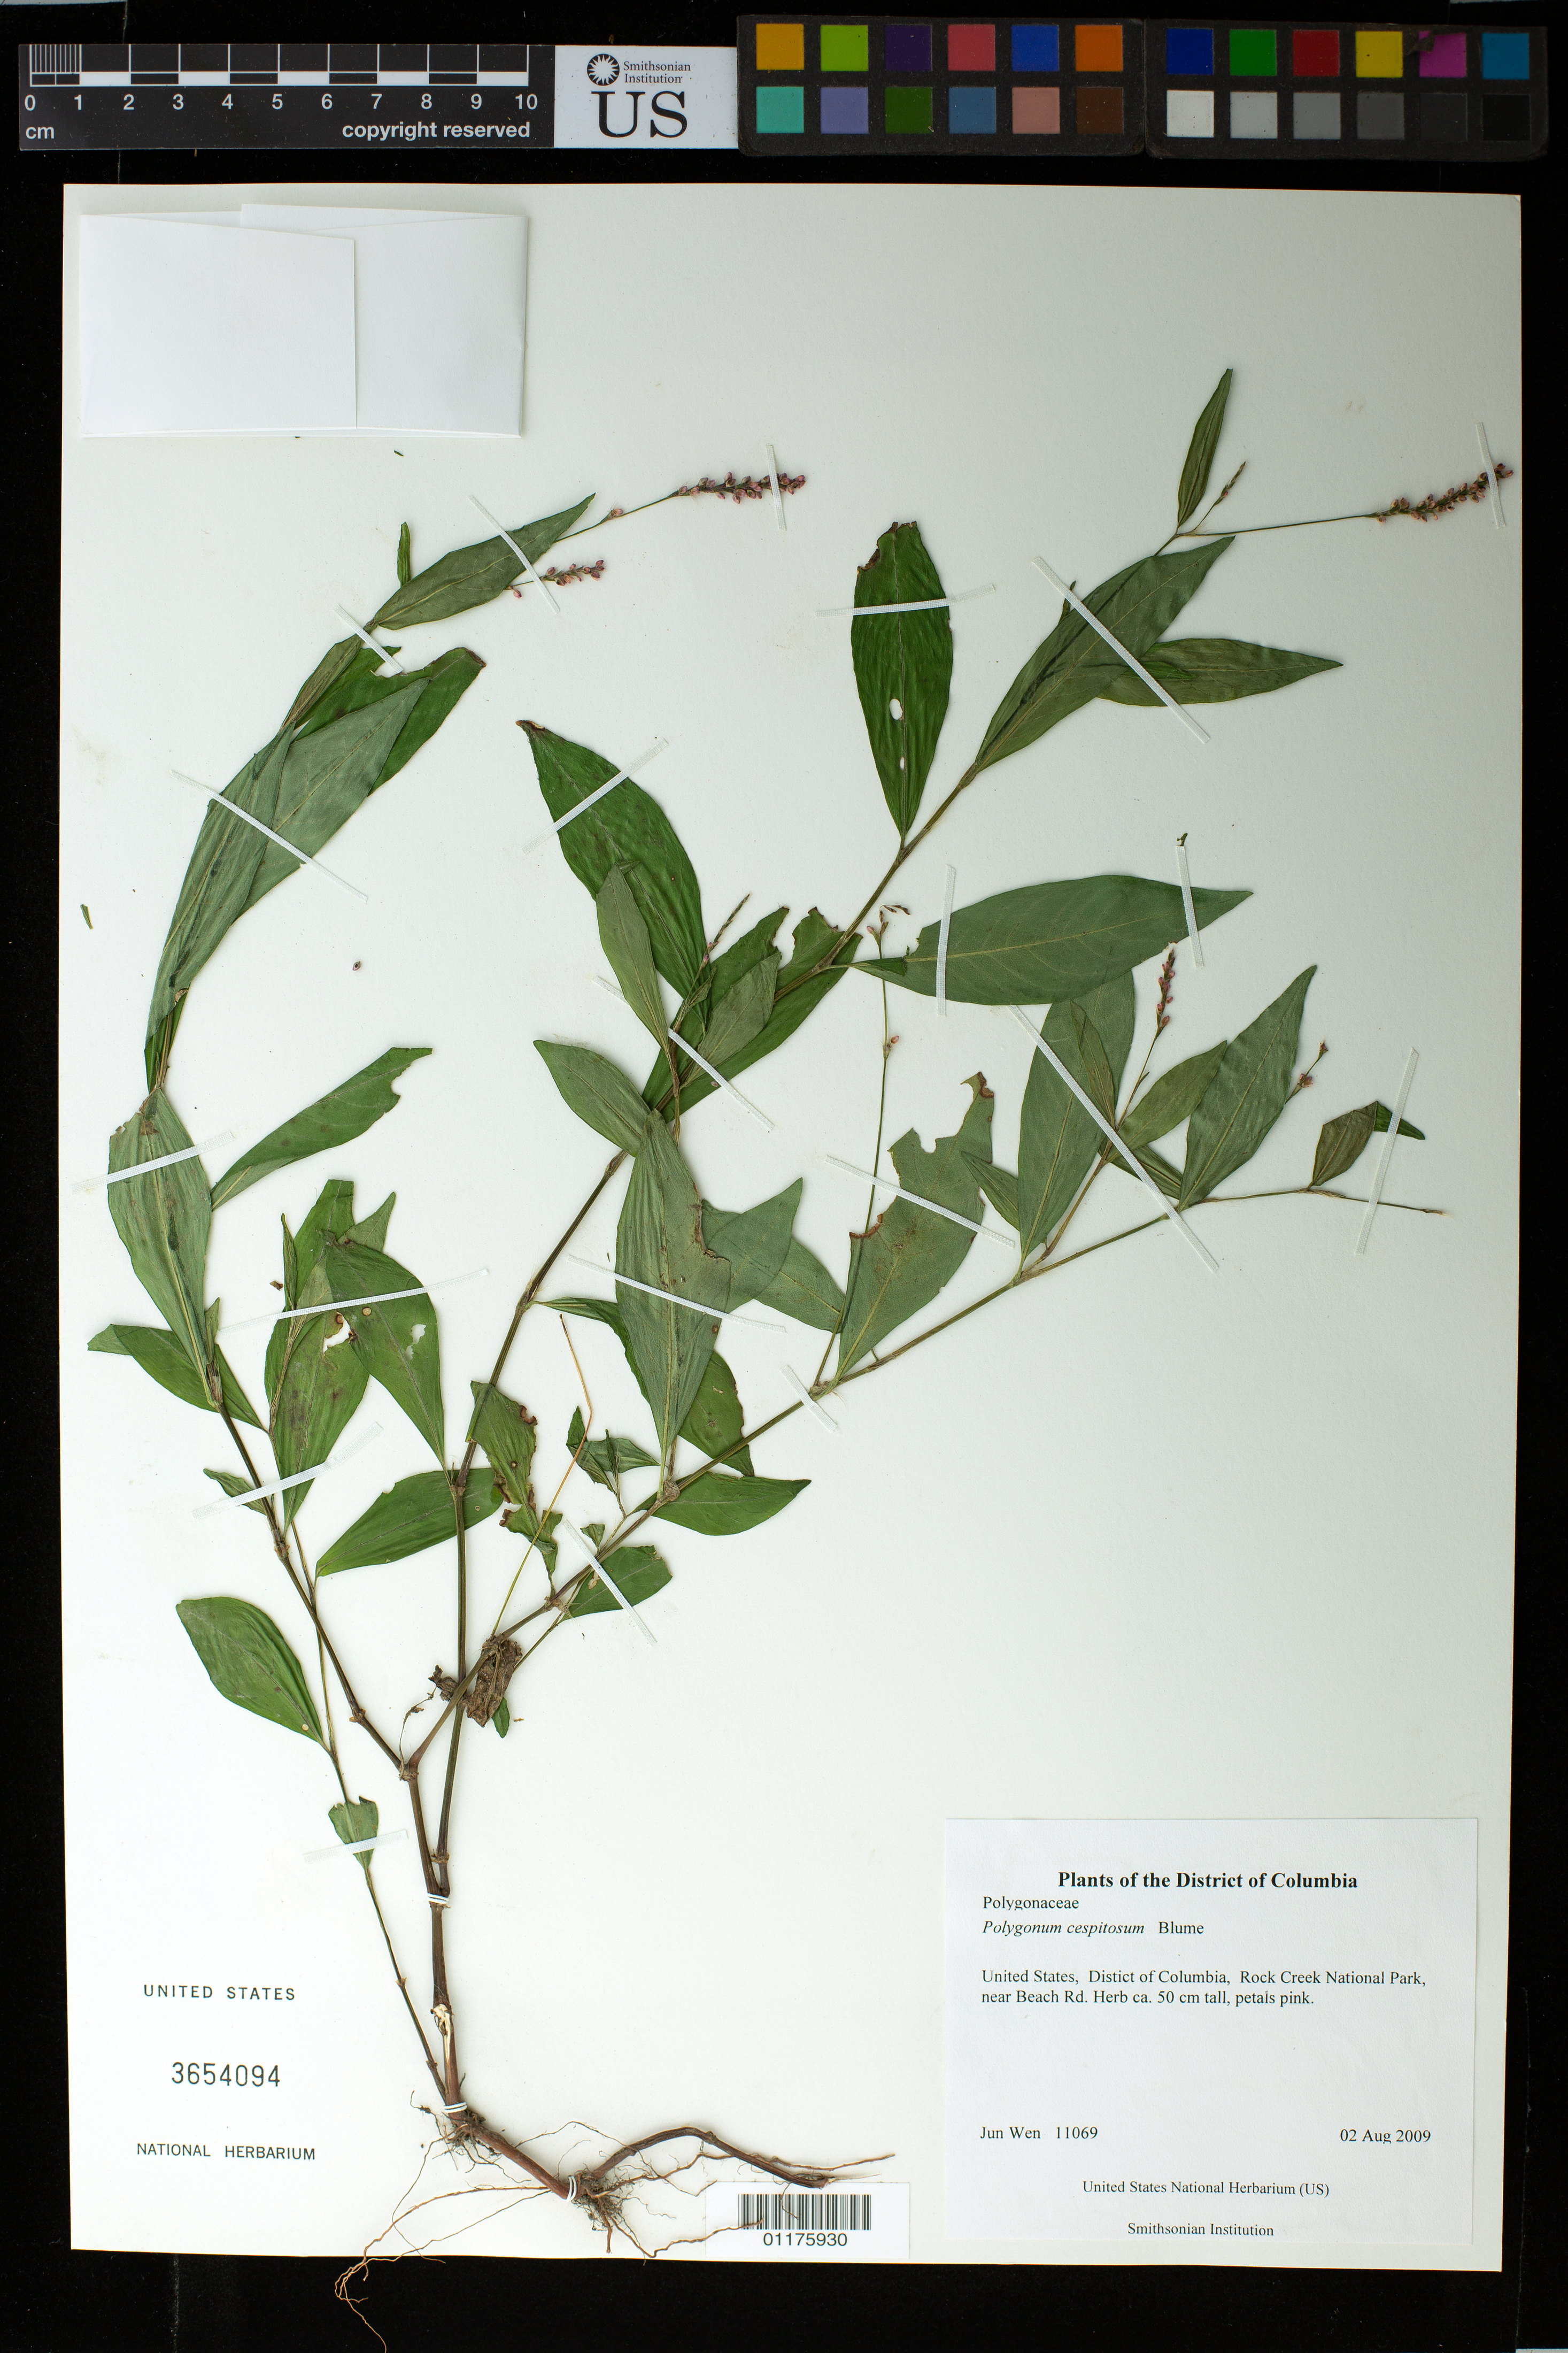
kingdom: Plantae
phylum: Tracheophyta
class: Magnoliopsida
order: Caryophyllales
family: Polygonaceae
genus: Persicaria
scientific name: Persicaria longiseta (Bruijn) Kitag.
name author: (Bruijn &) Kitag.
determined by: Atha, D. E.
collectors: J. Wen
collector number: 11069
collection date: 2009-08-02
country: United States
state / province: District of Columbia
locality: Rock Creek National Park, near Beach Drive.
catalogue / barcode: US 3654094